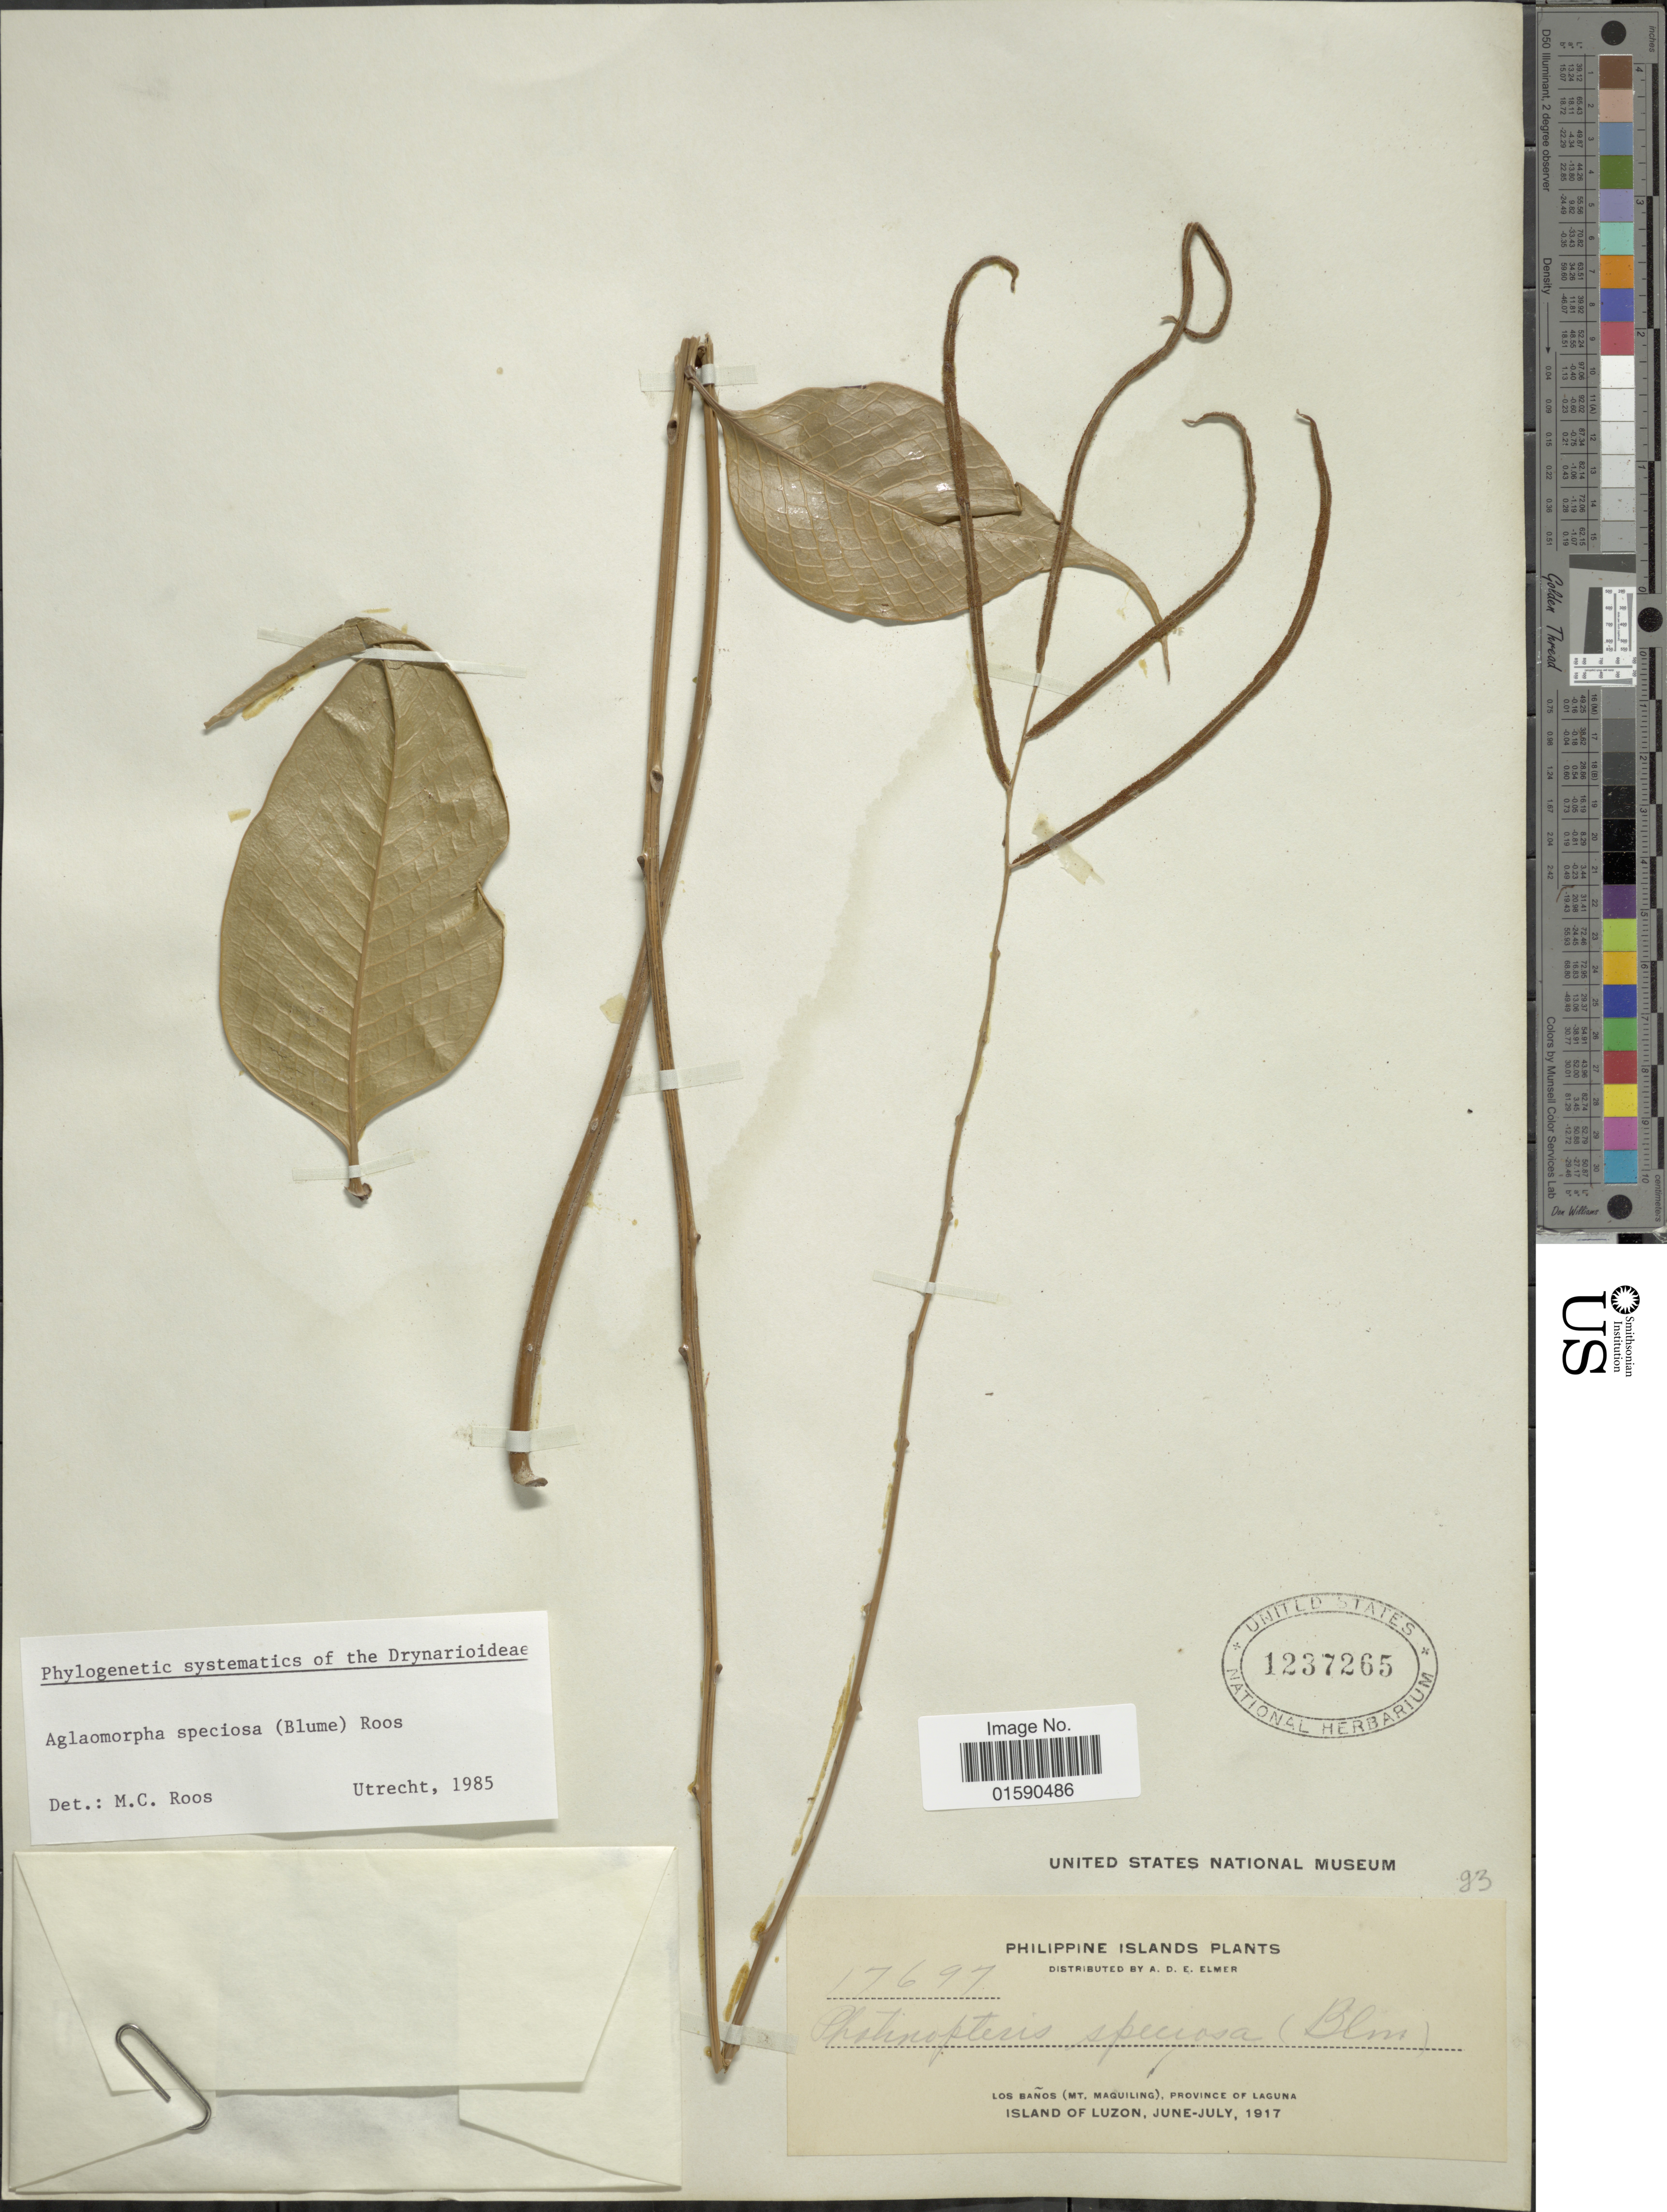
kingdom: Plantae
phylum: Tracheophyta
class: Polypodiopsida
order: Polypodiales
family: Polypodiaceae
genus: Aglaomorpha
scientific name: Aglaomorpha speciosa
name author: (Blume) M.C. Roos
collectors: A. D. E. Elmer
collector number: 17697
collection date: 1917-06/1917-07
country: Philippines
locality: Los Banos (Mt. Maquiling), Province of Laguna, Island of Luzon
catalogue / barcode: US 1237265